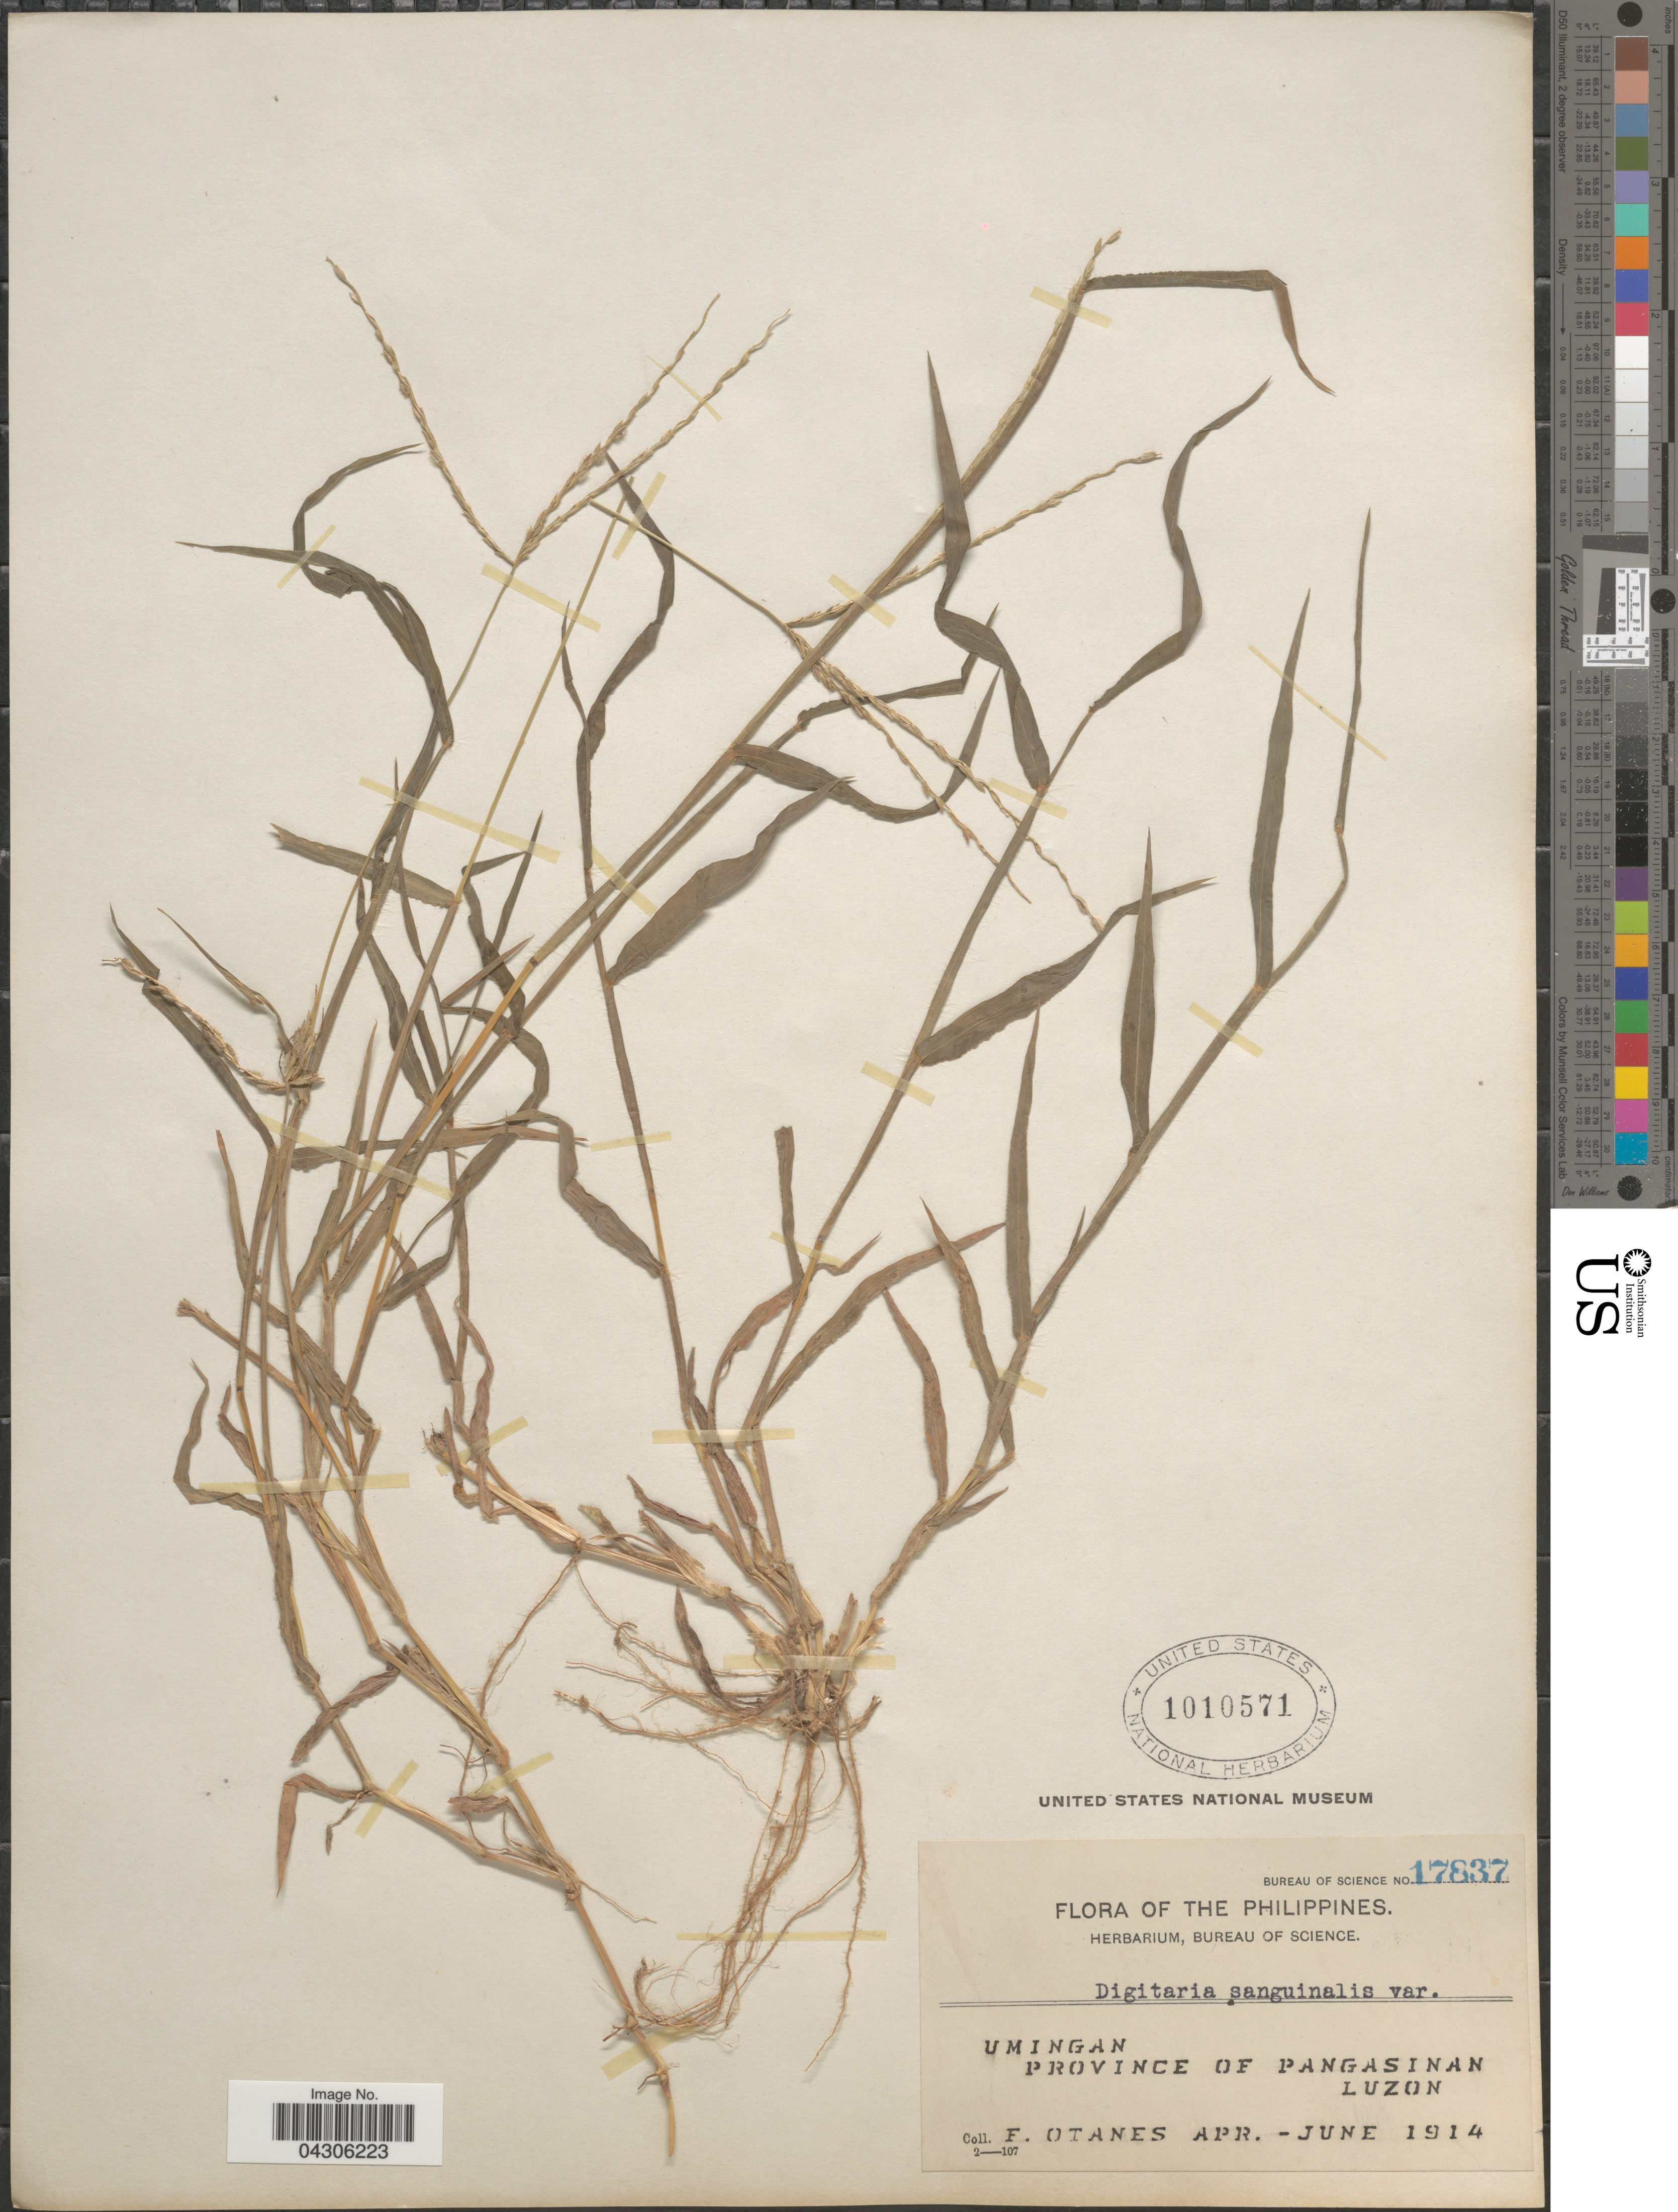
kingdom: Plantae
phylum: Tracheophyta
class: Liliopsida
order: Poales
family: Poaceae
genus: Digitaria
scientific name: Digitaria sanguinalis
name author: (L.) Scop.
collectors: F. Q. Otanes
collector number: Bureau of Science 17837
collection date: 1914-04/1914-06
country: Philippines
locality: Umingan. province of Pangasinan. Luzon.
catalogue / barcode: US 1010571